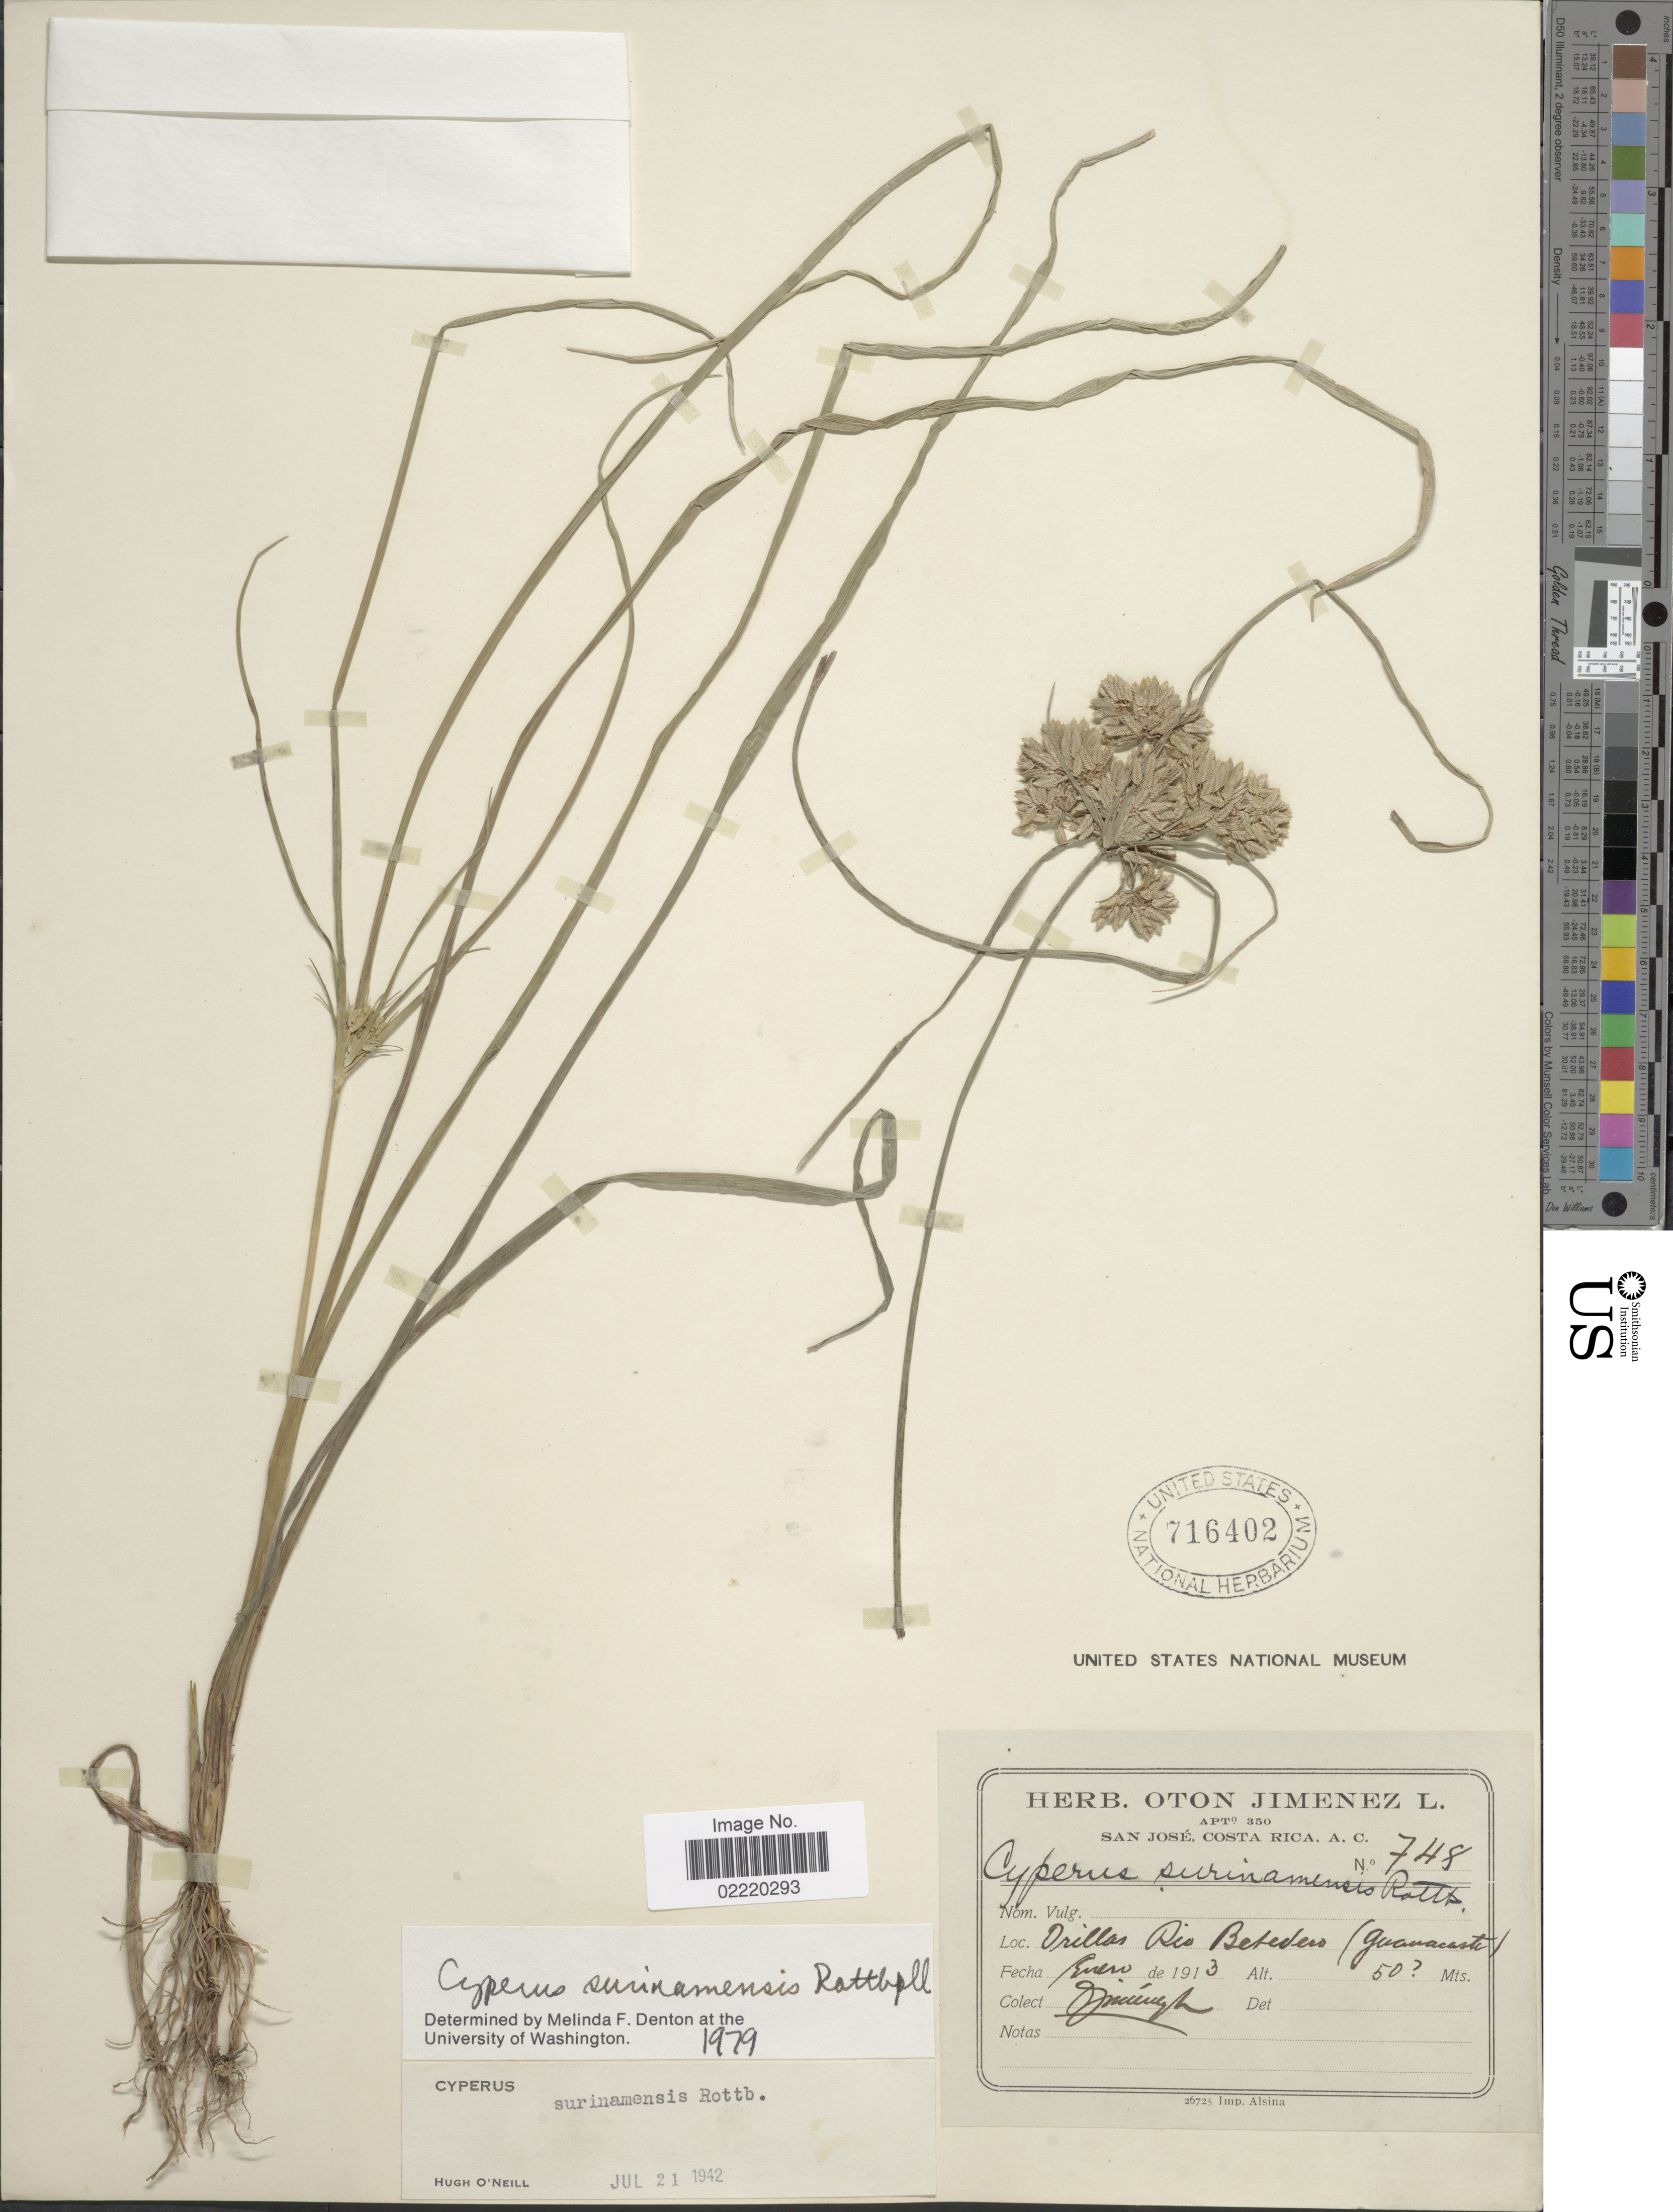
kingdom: Plantae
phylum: Tracheophyta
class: Liliopsida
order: Poales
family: Cyperaceae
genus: Cyperus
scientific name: Cyperus surinamensis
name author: Rottb.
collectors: O. Jiménez L.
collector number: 748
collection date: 1913-01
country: Costa Rica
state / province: Guanacaste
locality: Orillas Río Bebedero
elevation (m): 50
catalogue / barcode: US 716402